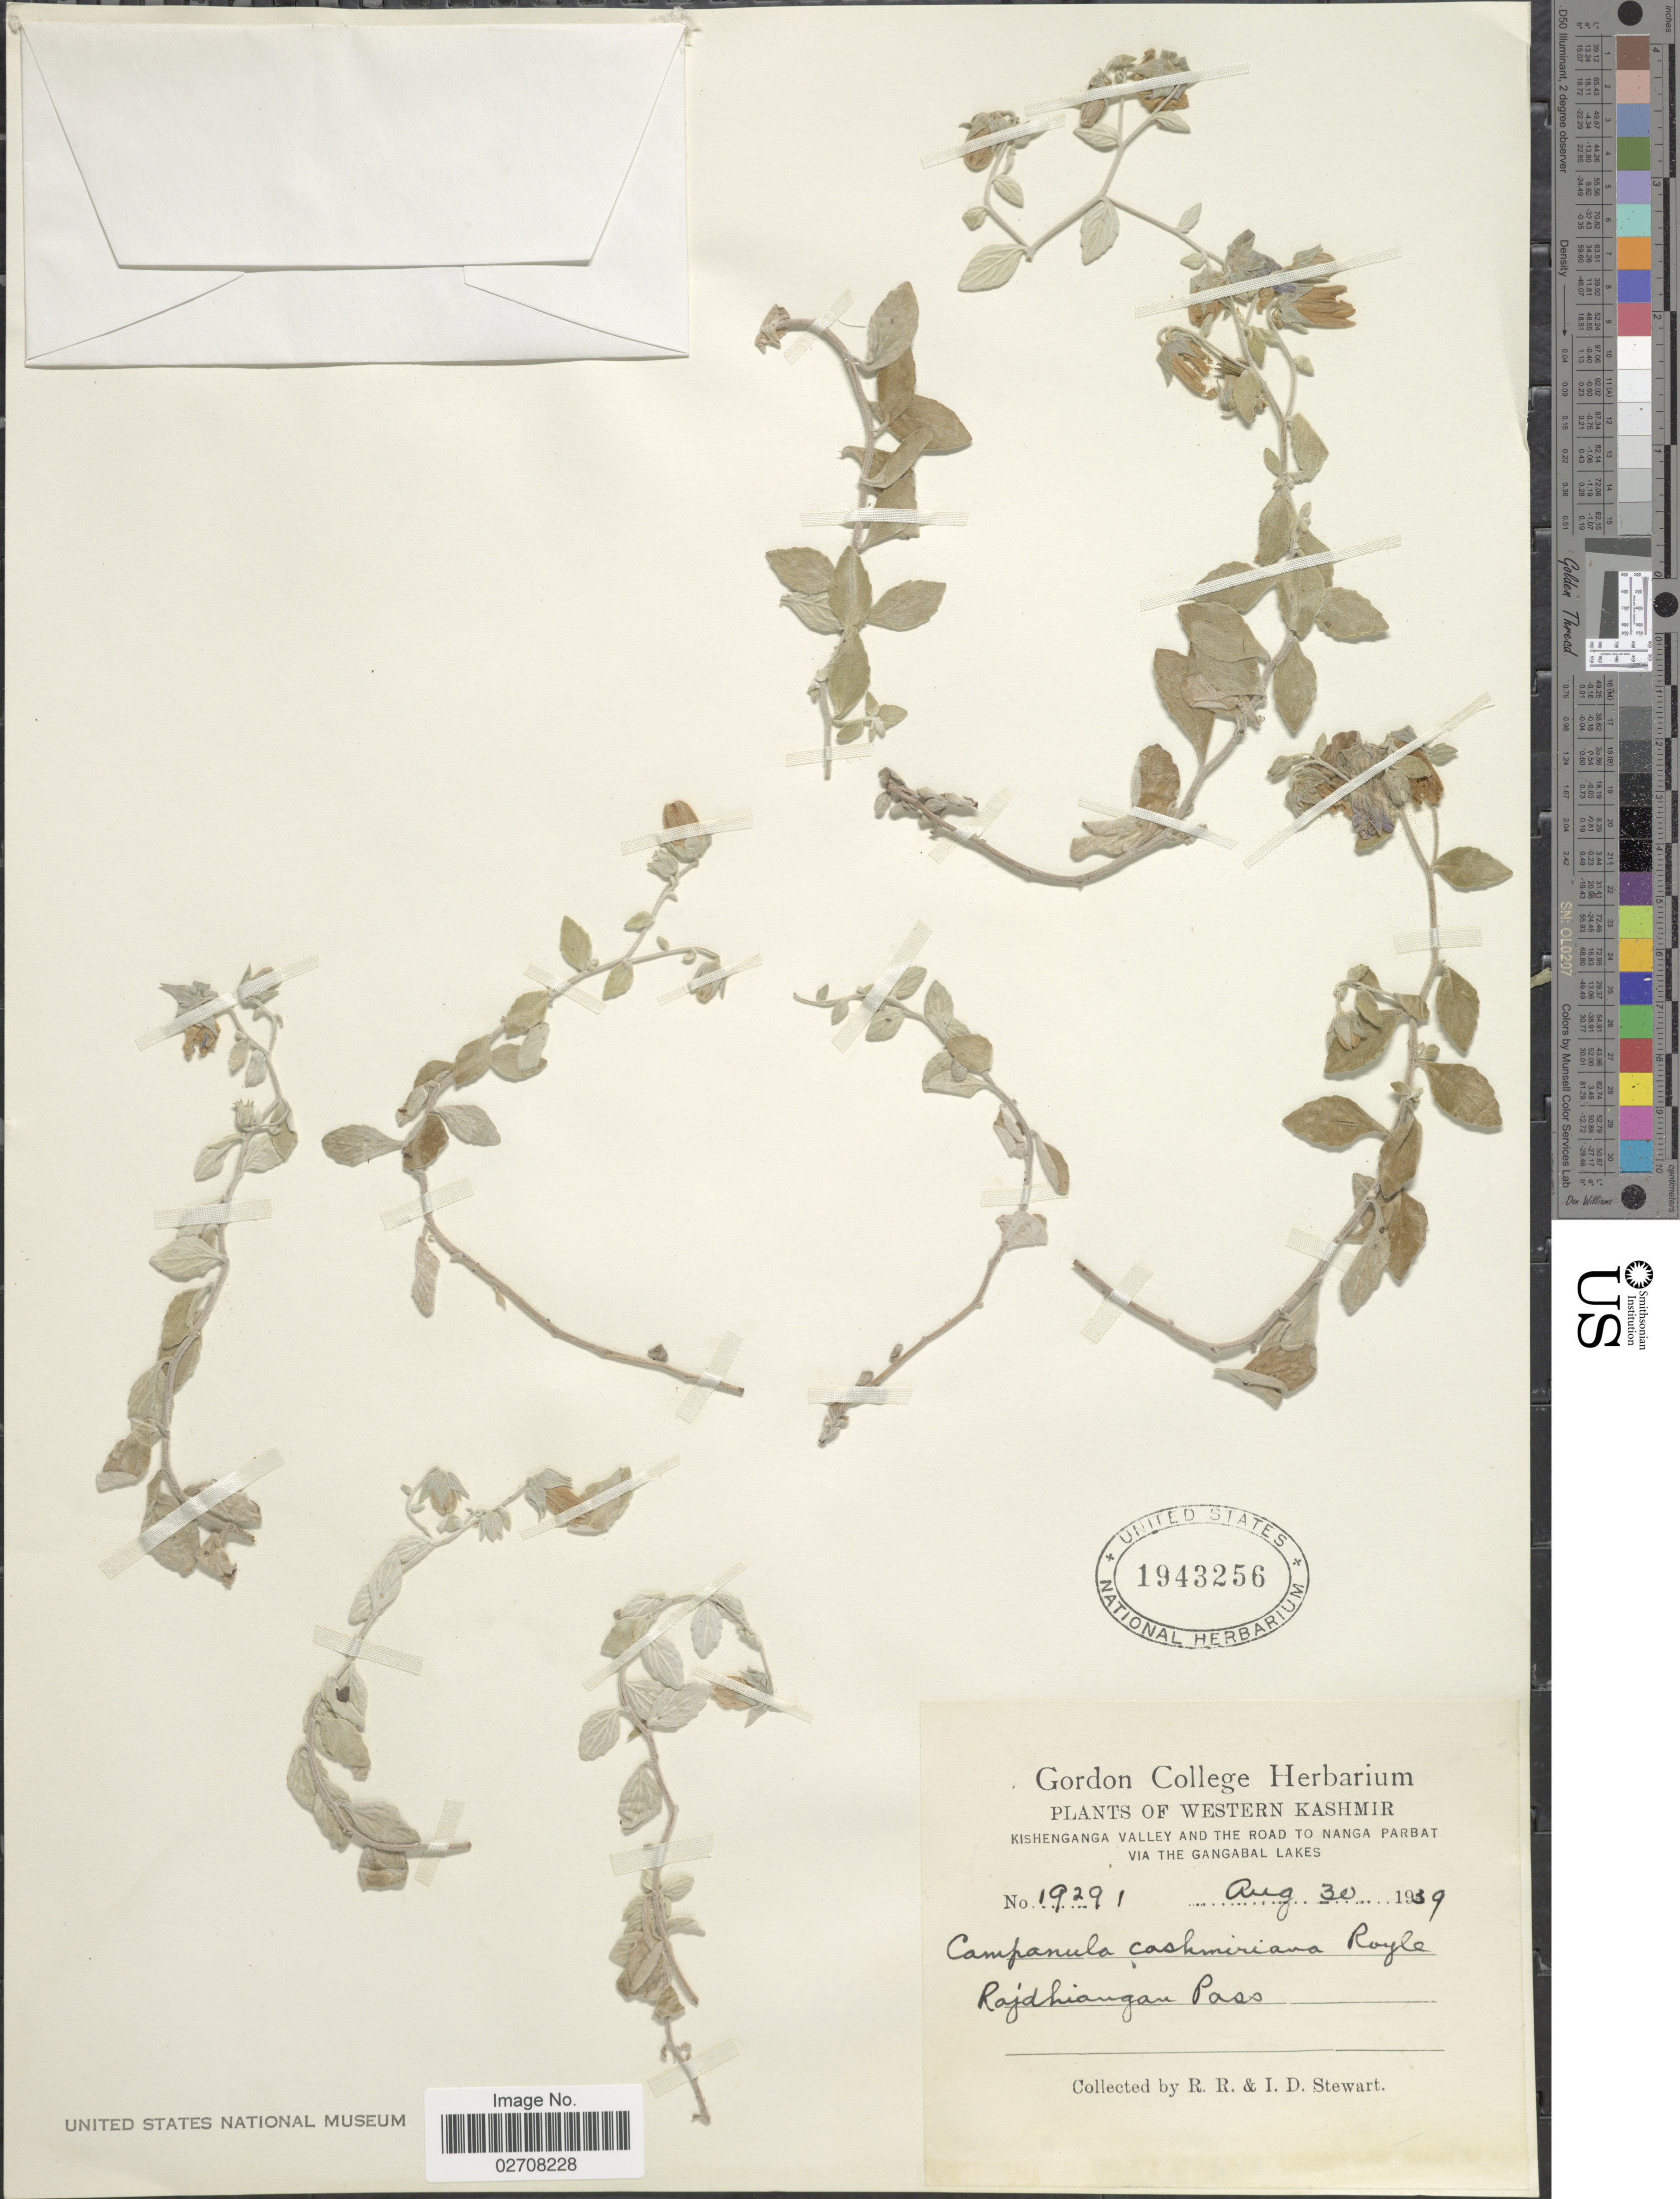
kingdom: Plantae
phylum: Tracheophyta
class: Magnoliopsida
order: Asterales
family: Campanulaceae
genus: Campanula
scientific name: Campanula cashmeriana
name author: Royle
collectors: R. R. Stewart & I. Stewart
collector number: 19291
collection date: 1939-08-30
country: Pakistan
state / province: Azad Kashmir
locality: Western Kashmir. Kishenganga Valley and the road to Nanga Parbat via the Gangabal Lakes. Rajdhiangan Pass.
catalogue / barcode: US 1943256